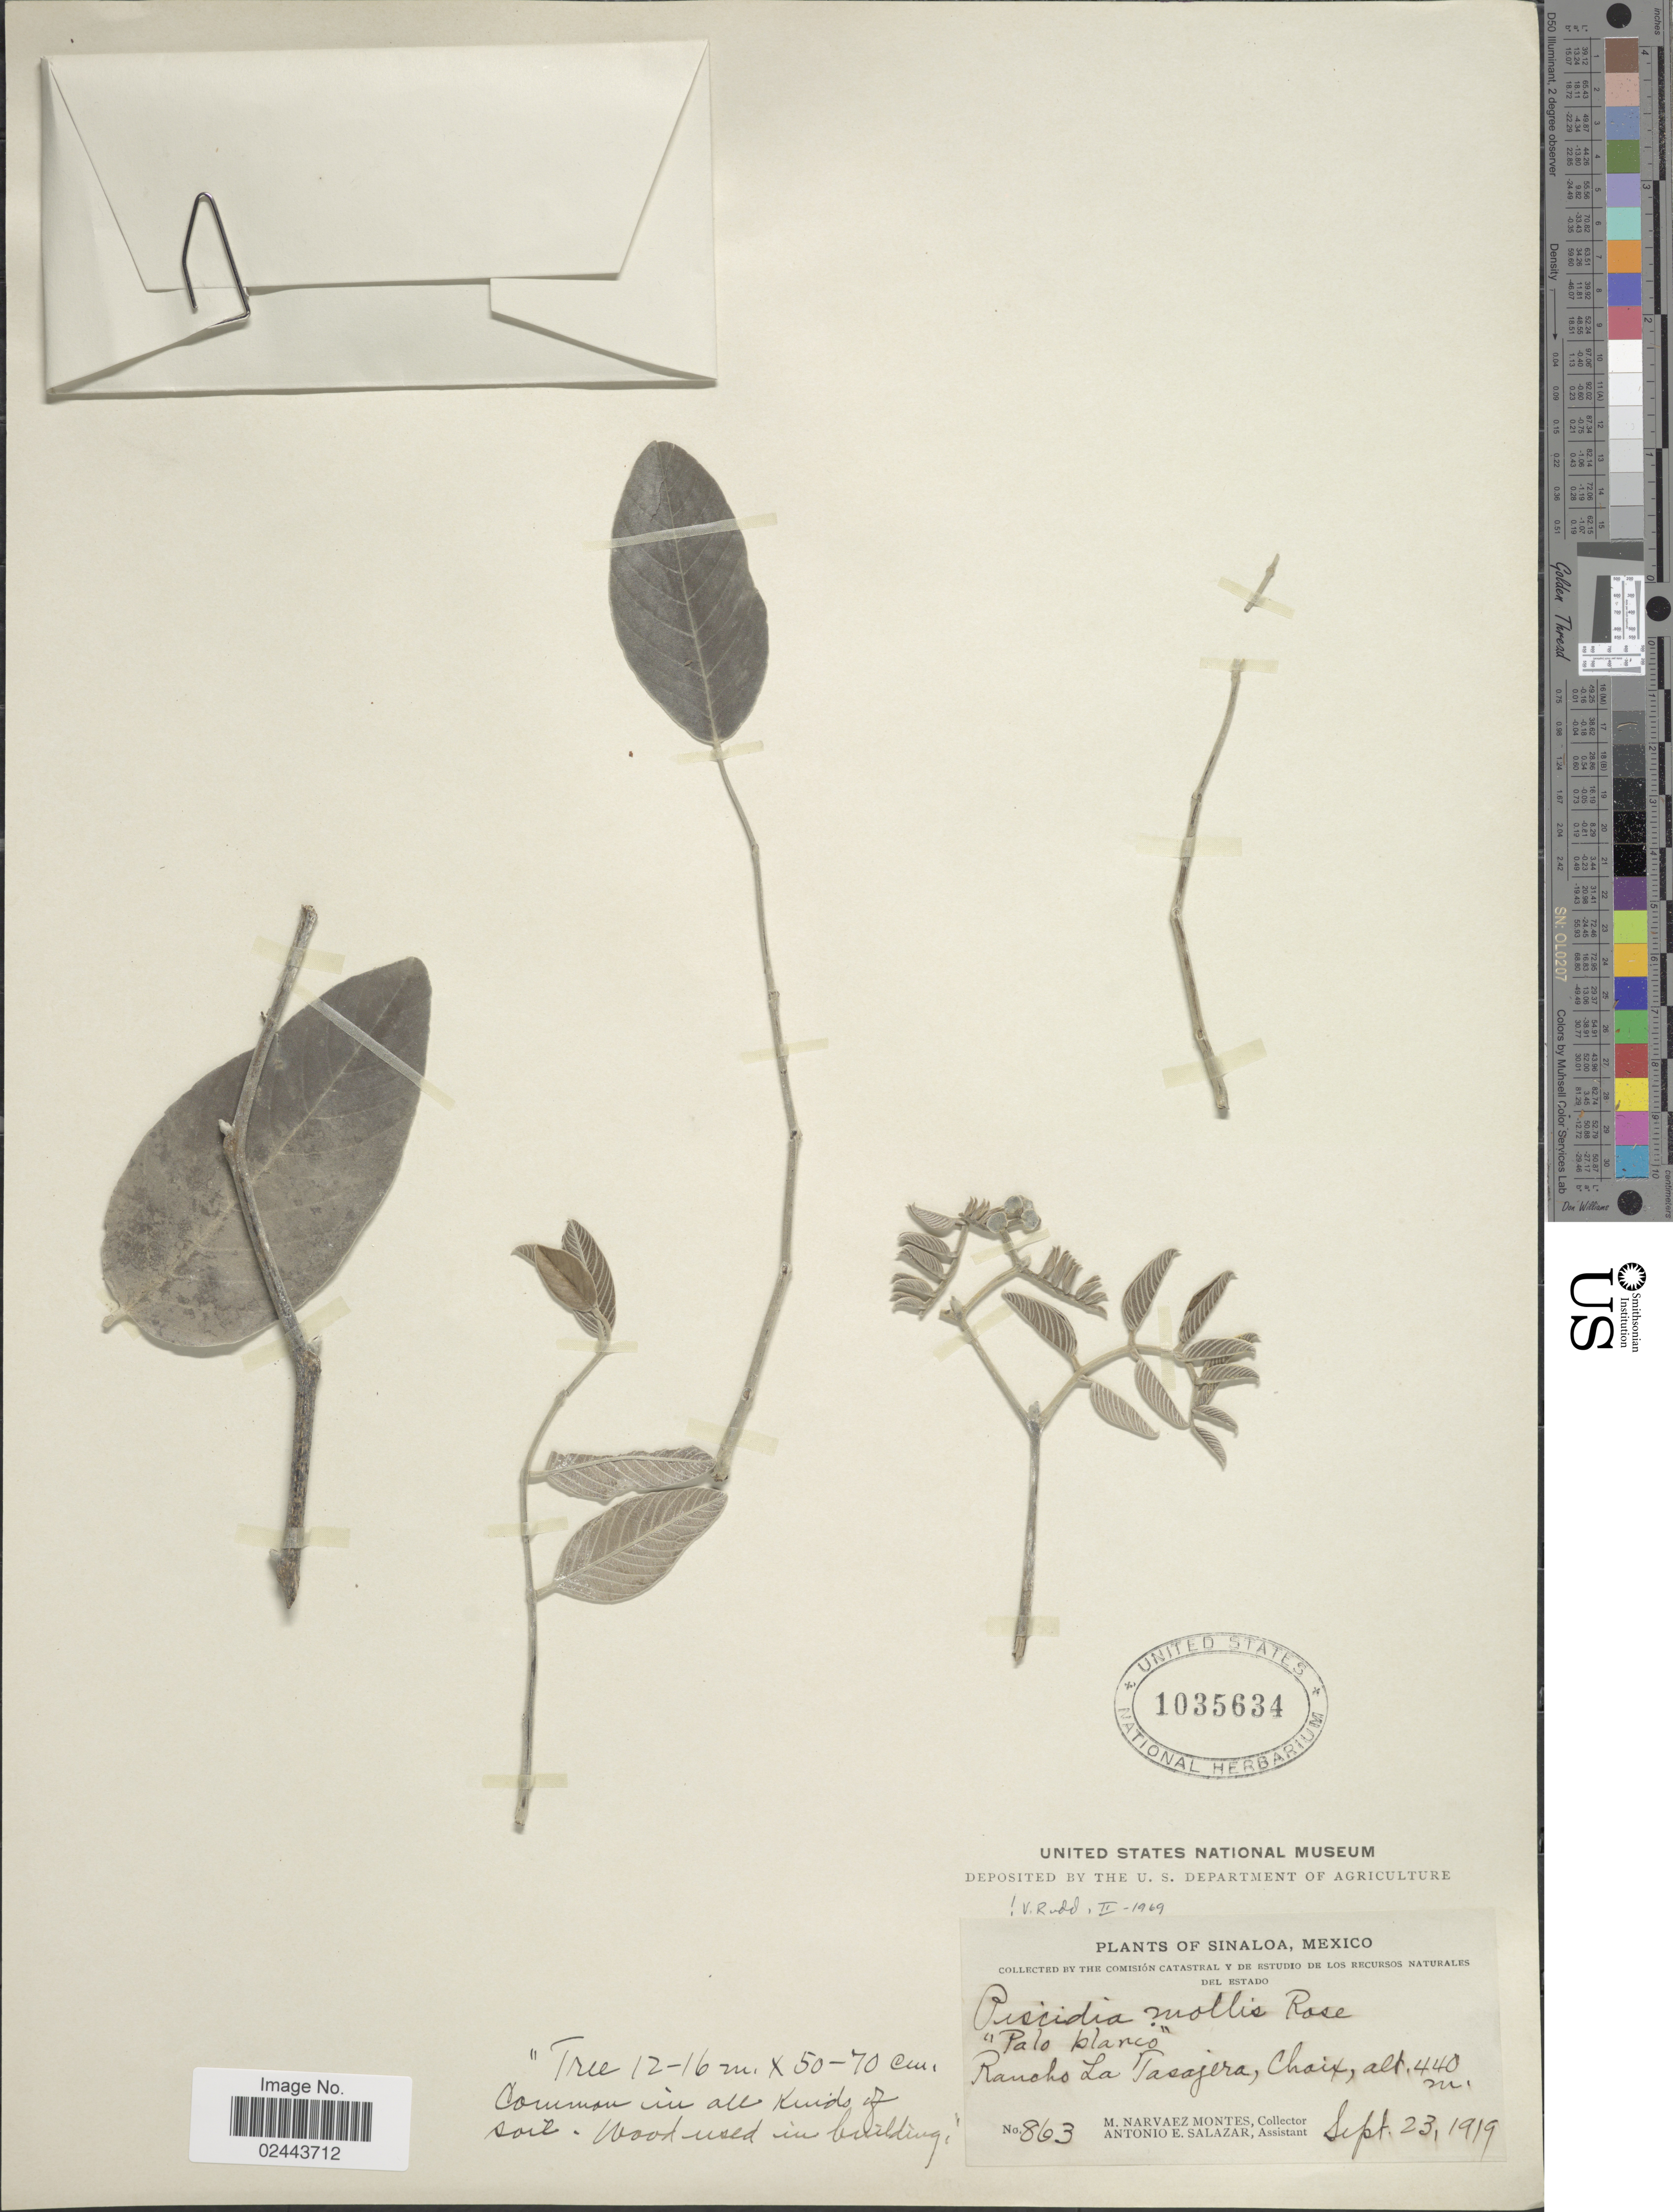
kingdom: Plantae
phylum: Tracheophyta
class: Magnoliopsida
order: Fabales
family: Fabaceae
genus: Piscidia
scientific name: Piscidia mollis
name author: Rose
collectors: M. Navarez Montes & A. E. Salazar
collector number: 863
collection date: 1919-09-23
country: Mexico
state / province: Sinaloa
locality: Rancho La Tasajera, Chaix.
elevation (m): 440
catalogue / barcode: US 1035634